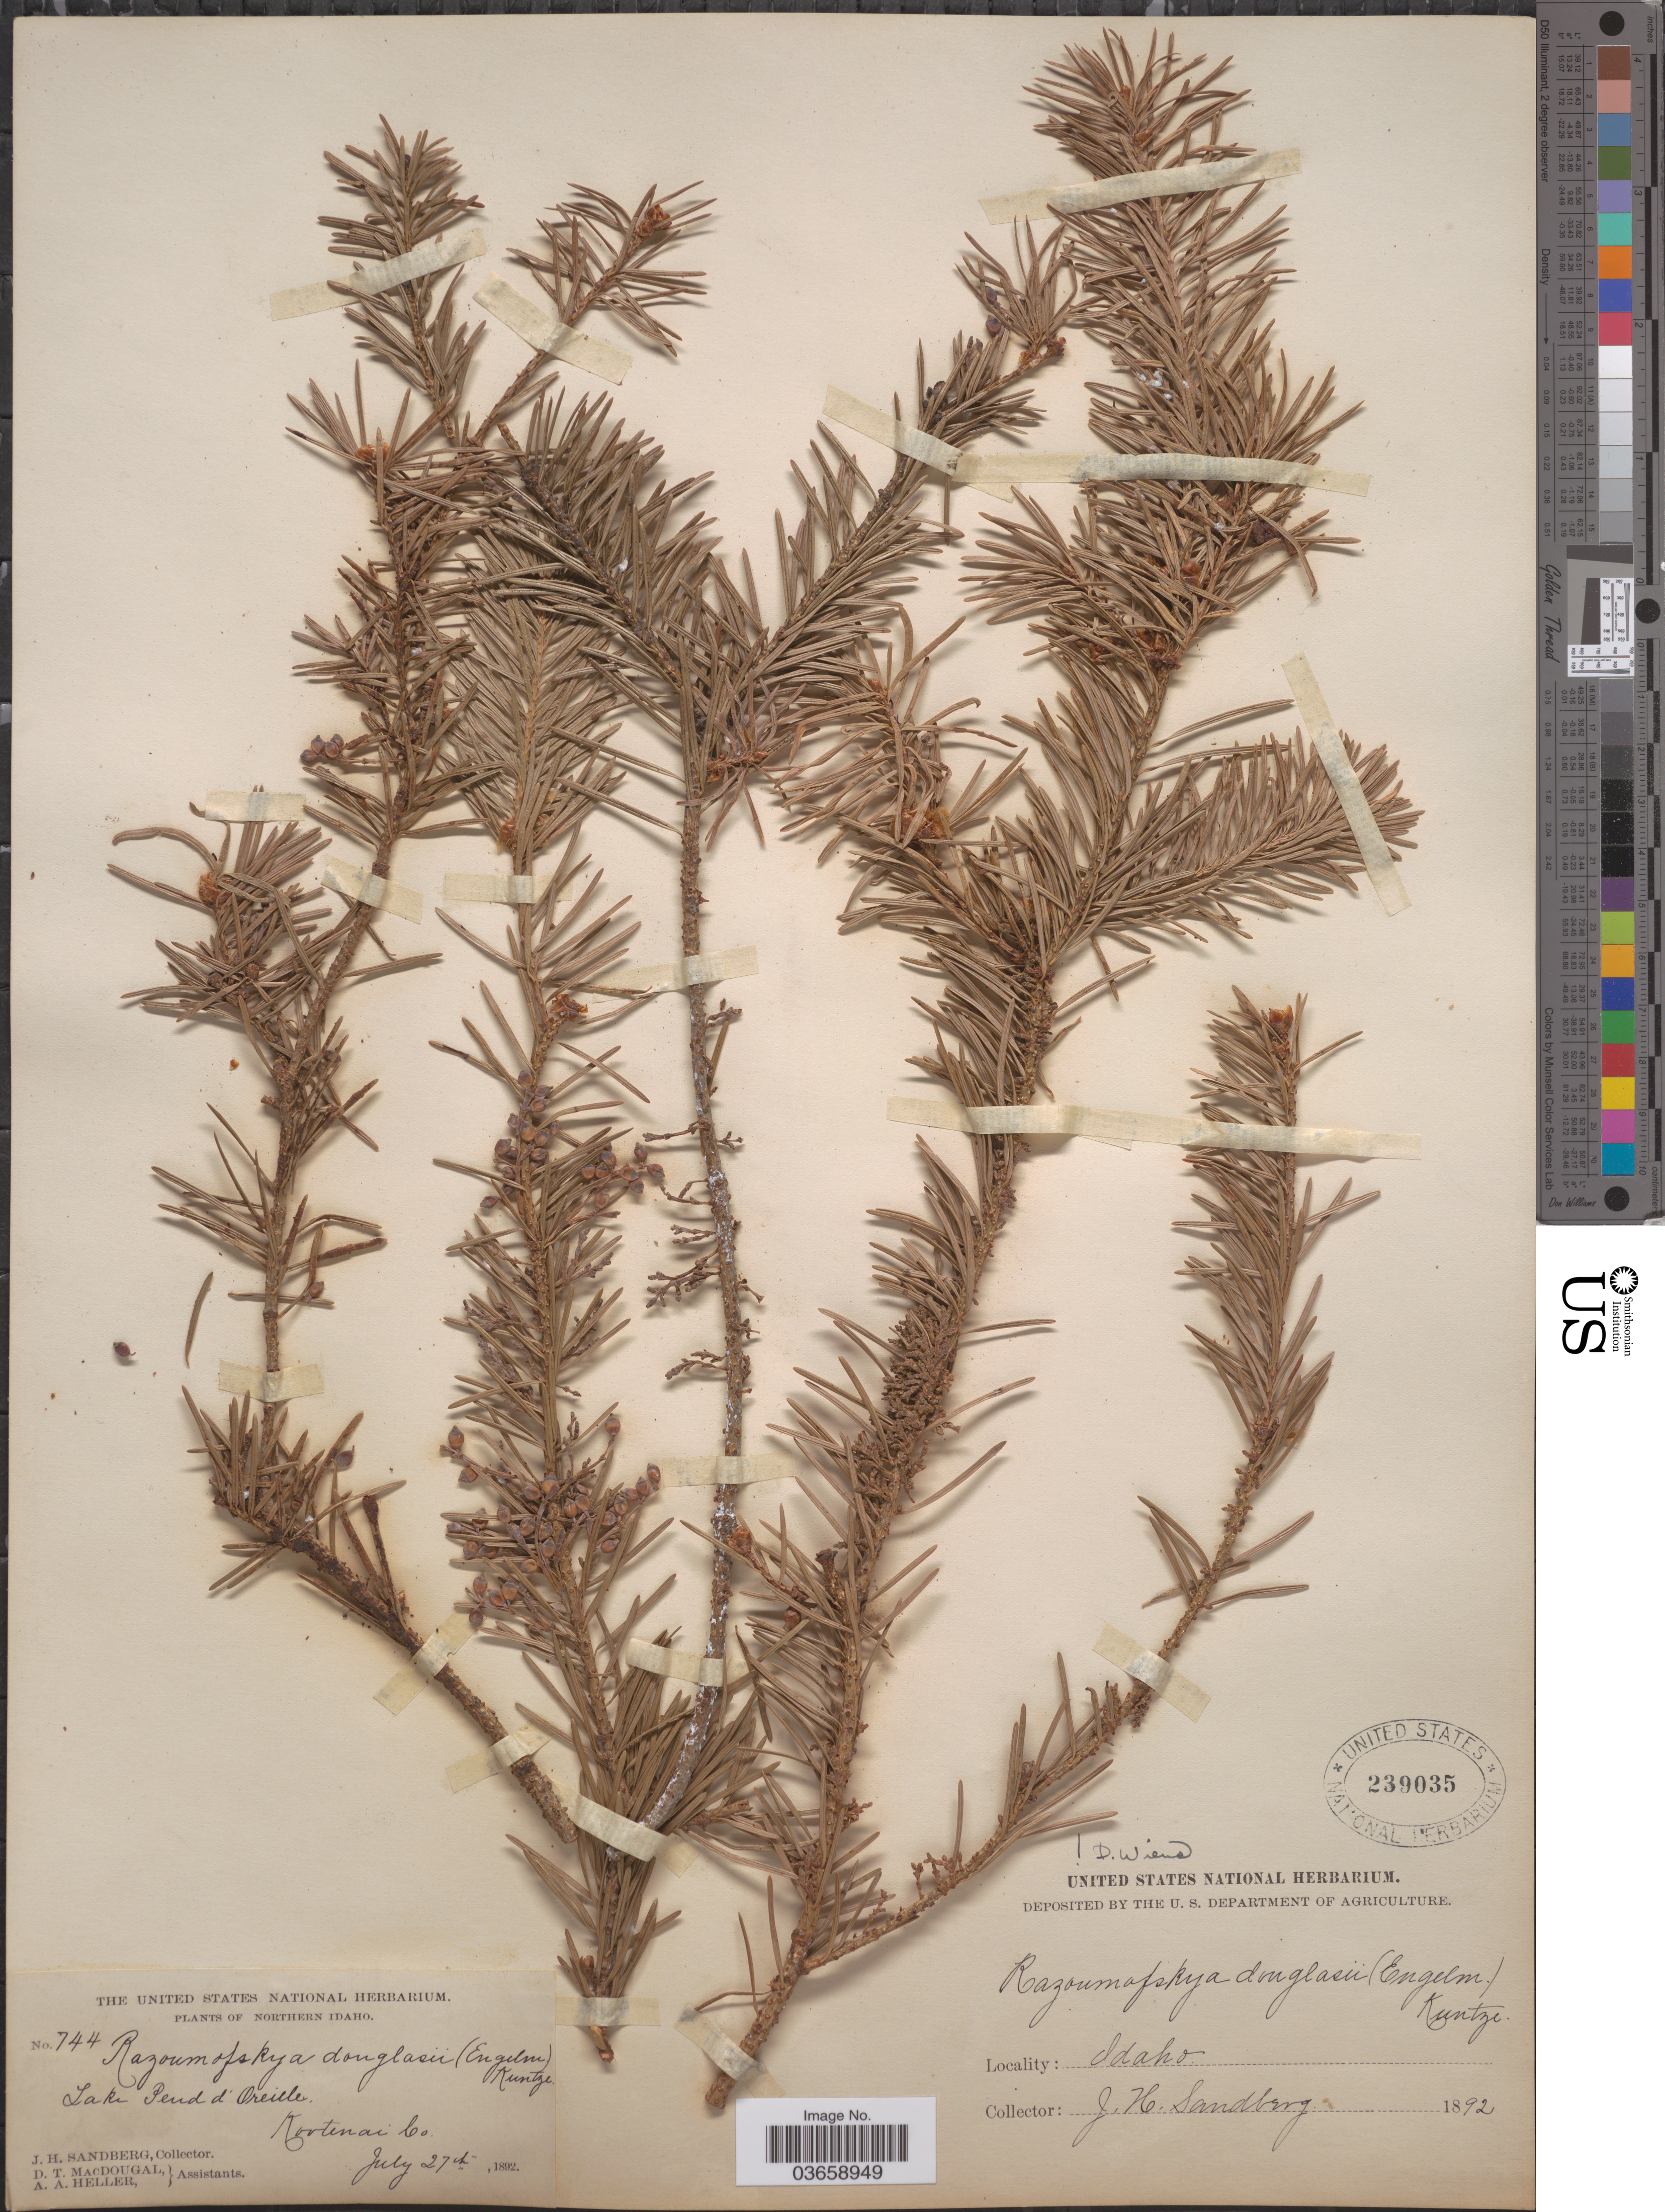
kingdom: Plantae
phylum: Tracheophyta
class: Magnoliopsida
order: Santalales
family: Viscaceae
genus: Arceuthobium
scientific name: Arceuthobium douglasii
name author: Engelm. in G.M. Wheeler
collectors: J. H. Sandberg, D. T. MacDougal & A. A. Heller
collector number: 744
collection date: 1892-07-27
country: United States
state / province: Idaho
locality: Northern Idaho. Lake Pend d'Oreille. Kootenai Co.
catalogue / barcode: US 239035